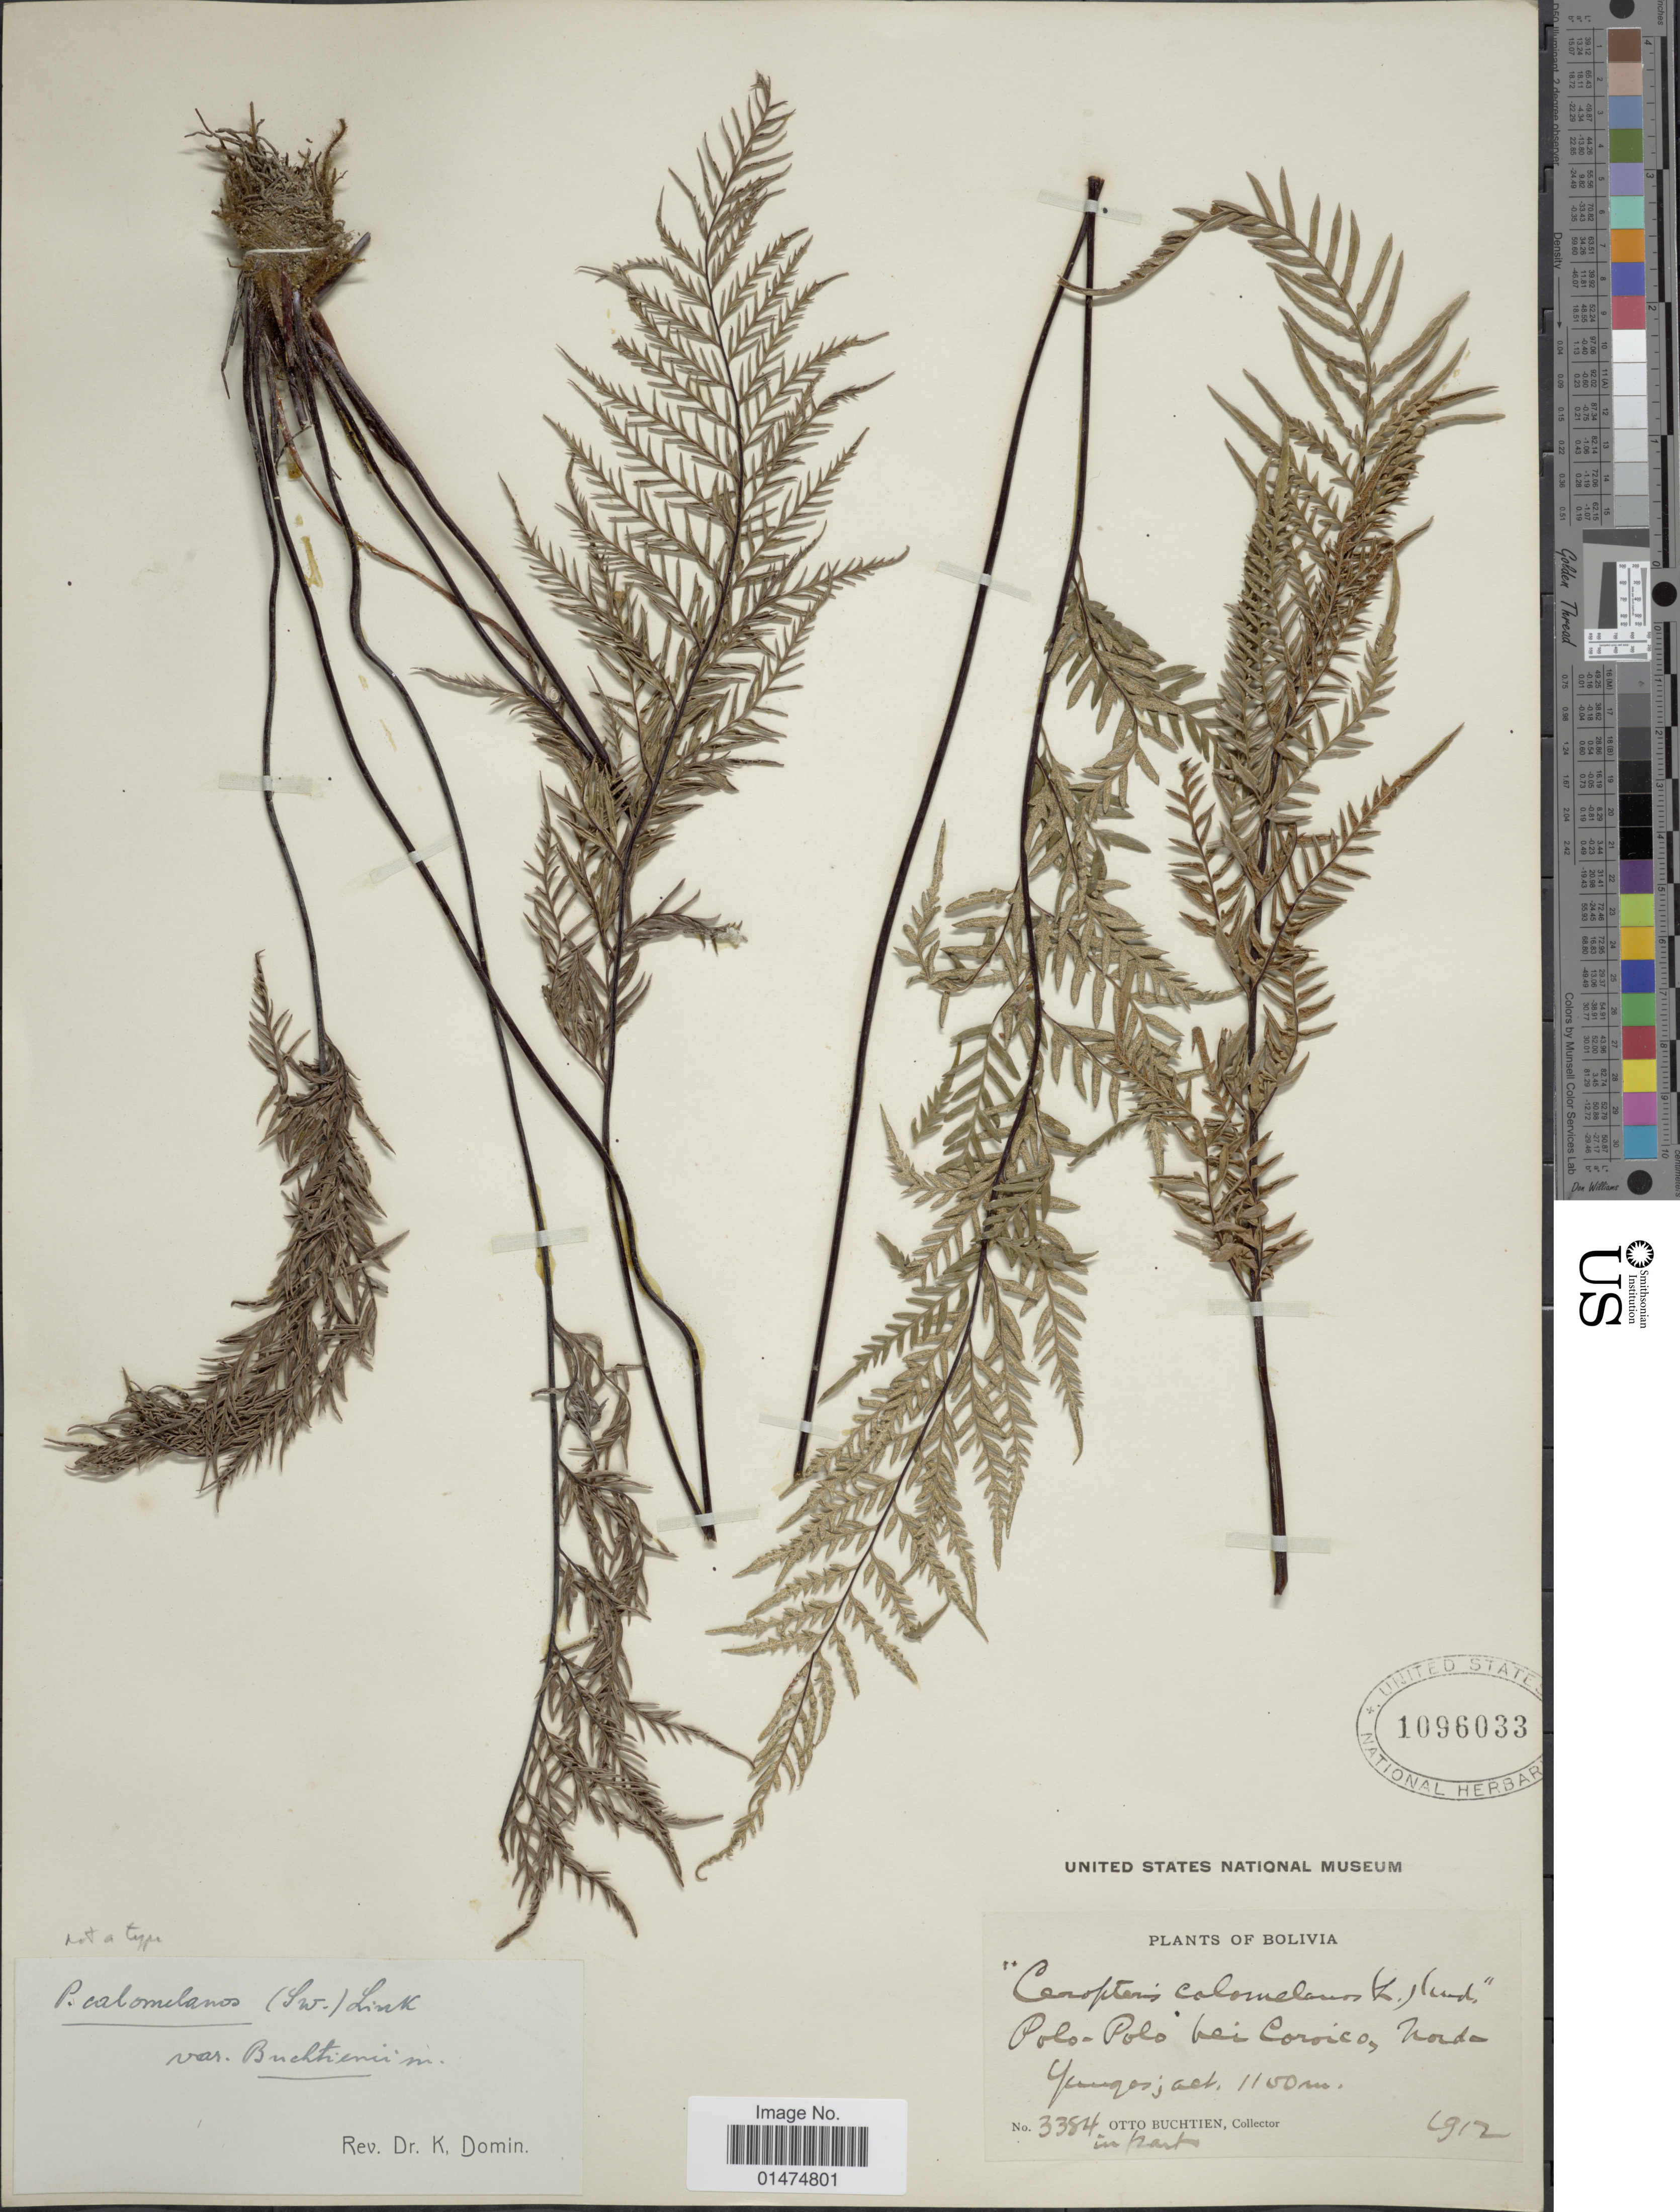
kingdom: Plantae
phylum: Tracheophyta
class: Polypodiopsida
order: Polypodiales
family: Pteridaceae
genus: Pityrogramma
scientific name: Pityrogramma calomelanos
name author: (L.) Link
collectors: O. Buchtien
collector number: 3384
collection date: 1912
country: Bolivia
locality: Yungas.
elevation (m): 1100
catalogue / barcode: US 1096033